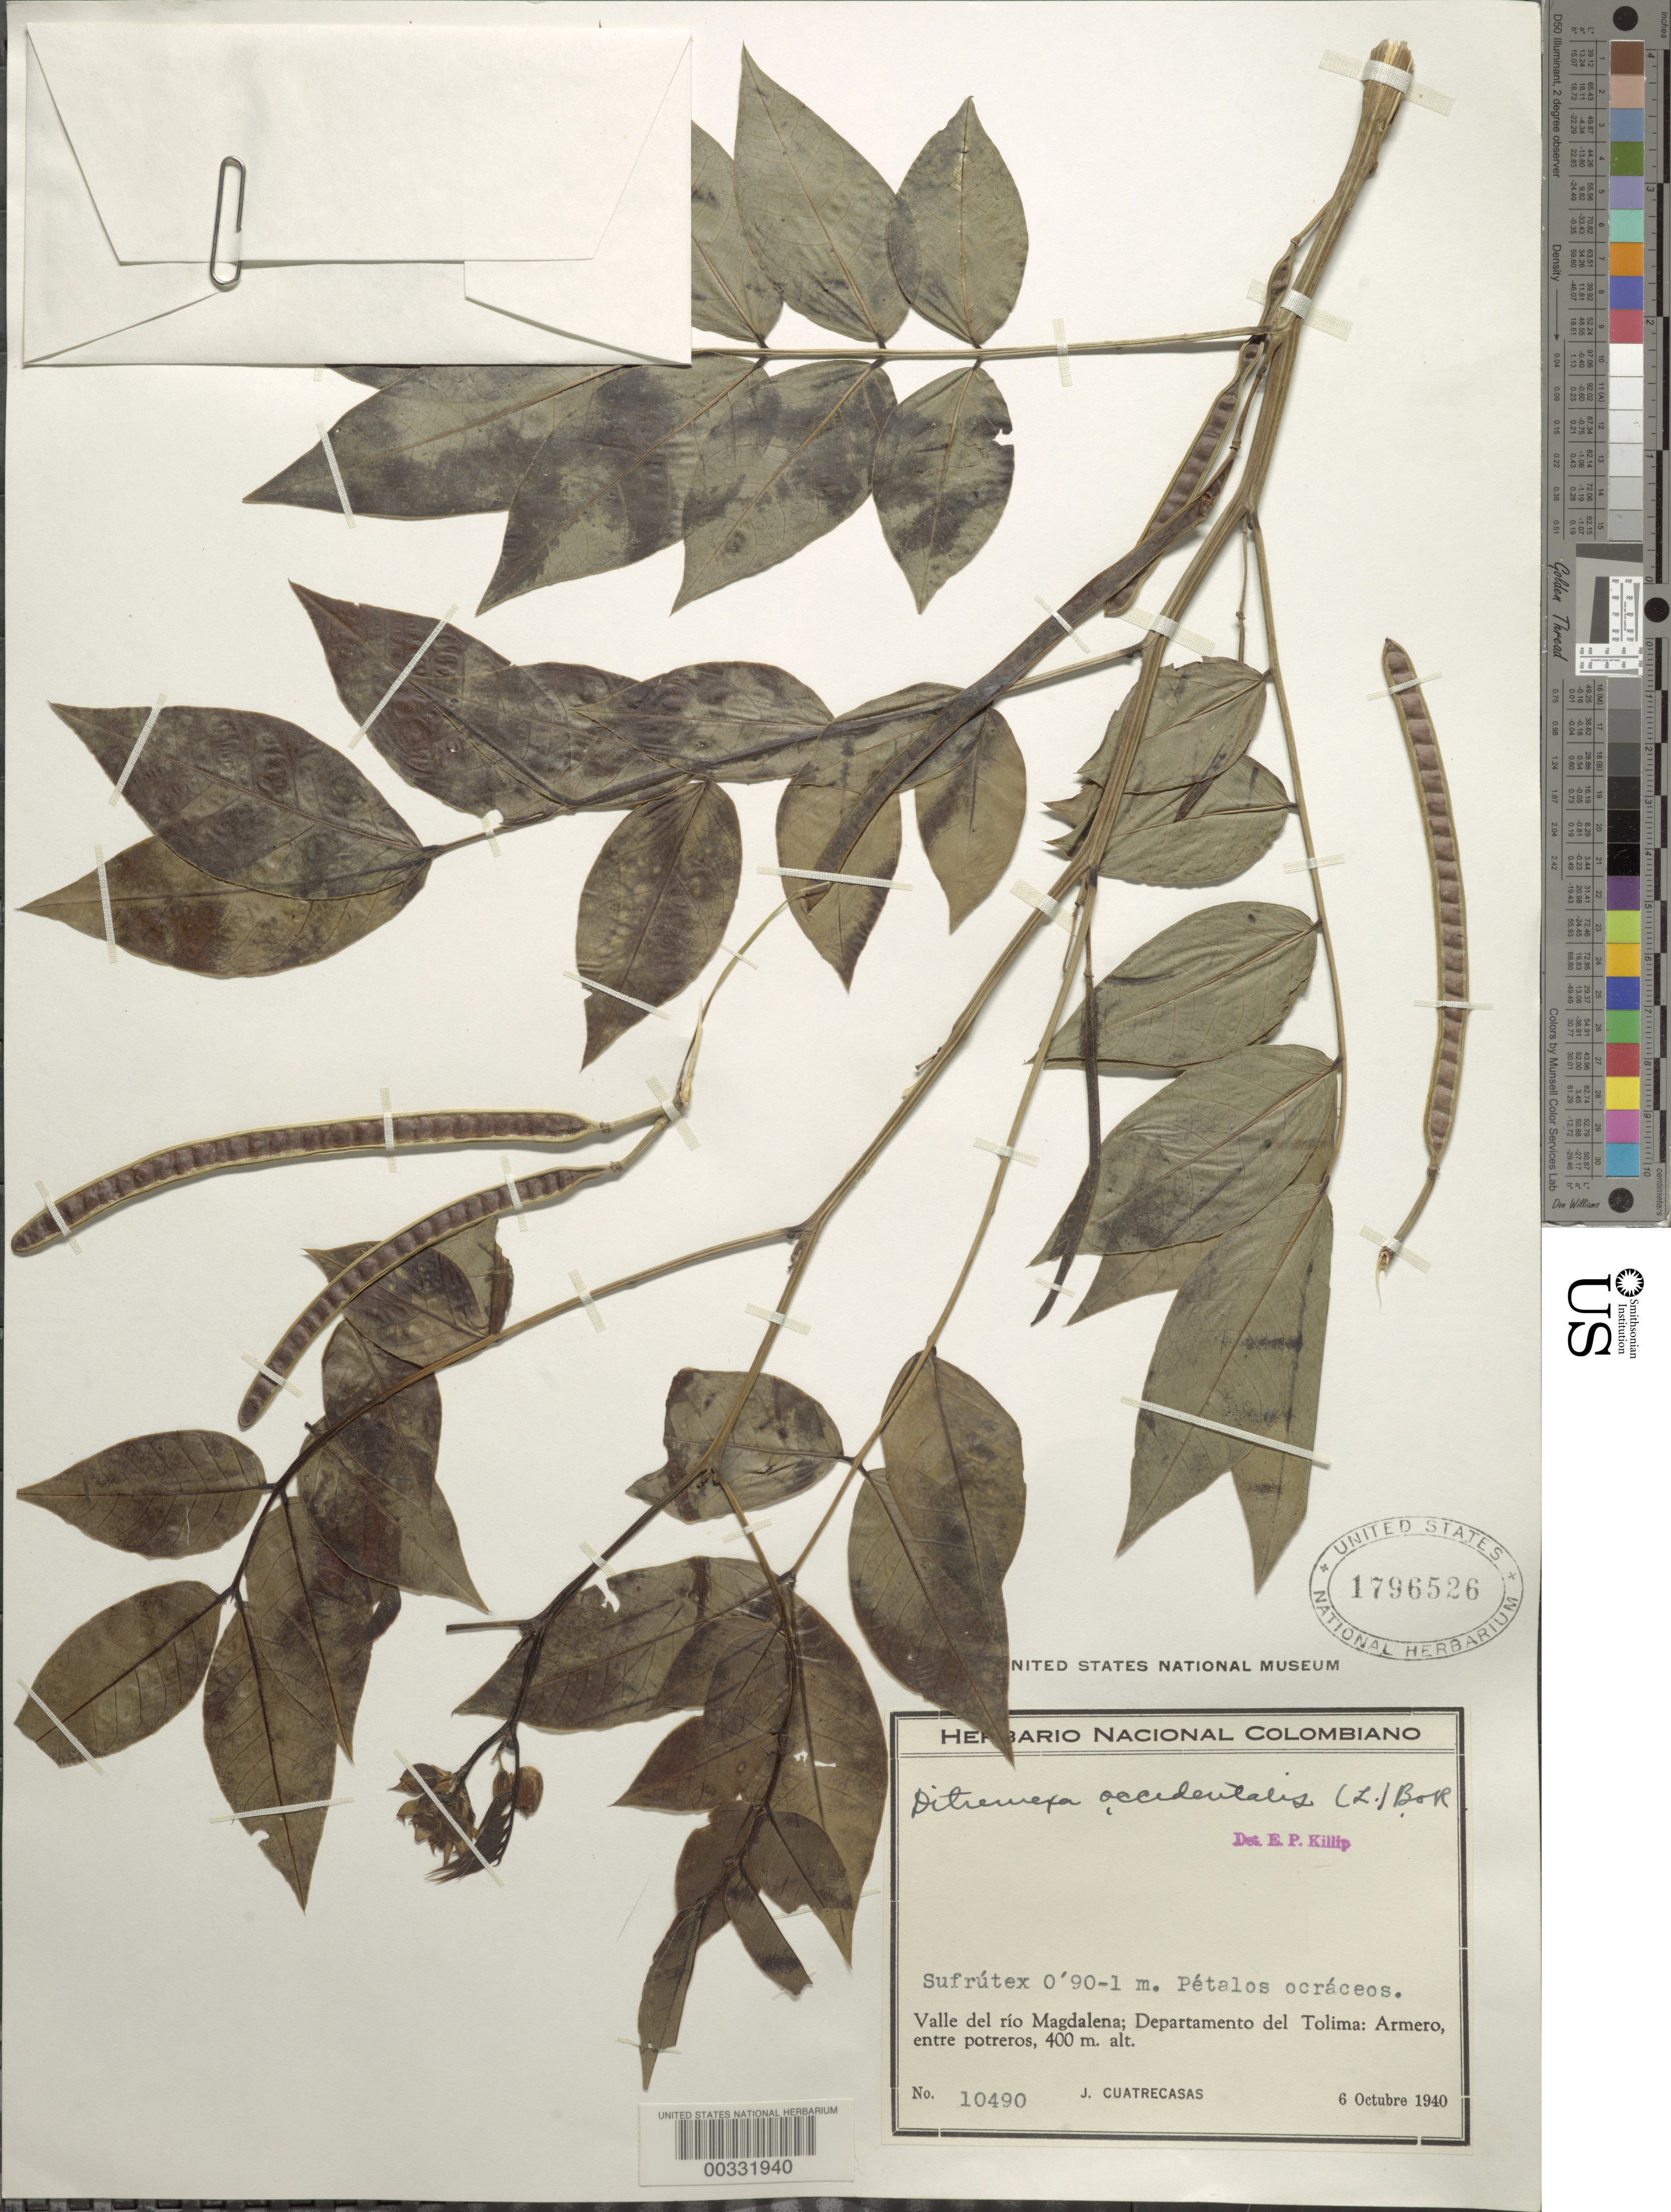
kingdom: Plantae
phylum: Tracheophyta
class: Magnoliopsida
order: Fabales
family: Fabaceae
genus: Senna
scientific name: Senna occidentalis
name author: (L.) Link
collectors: J. Cuatrecasas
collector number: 10490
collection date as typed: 06 Oct 1940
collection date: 1940-10-06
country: Colombia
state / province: Tolima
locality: Valle del Rio Magdalena; armero, between Potreros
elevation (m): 400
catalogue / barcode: US 1796526